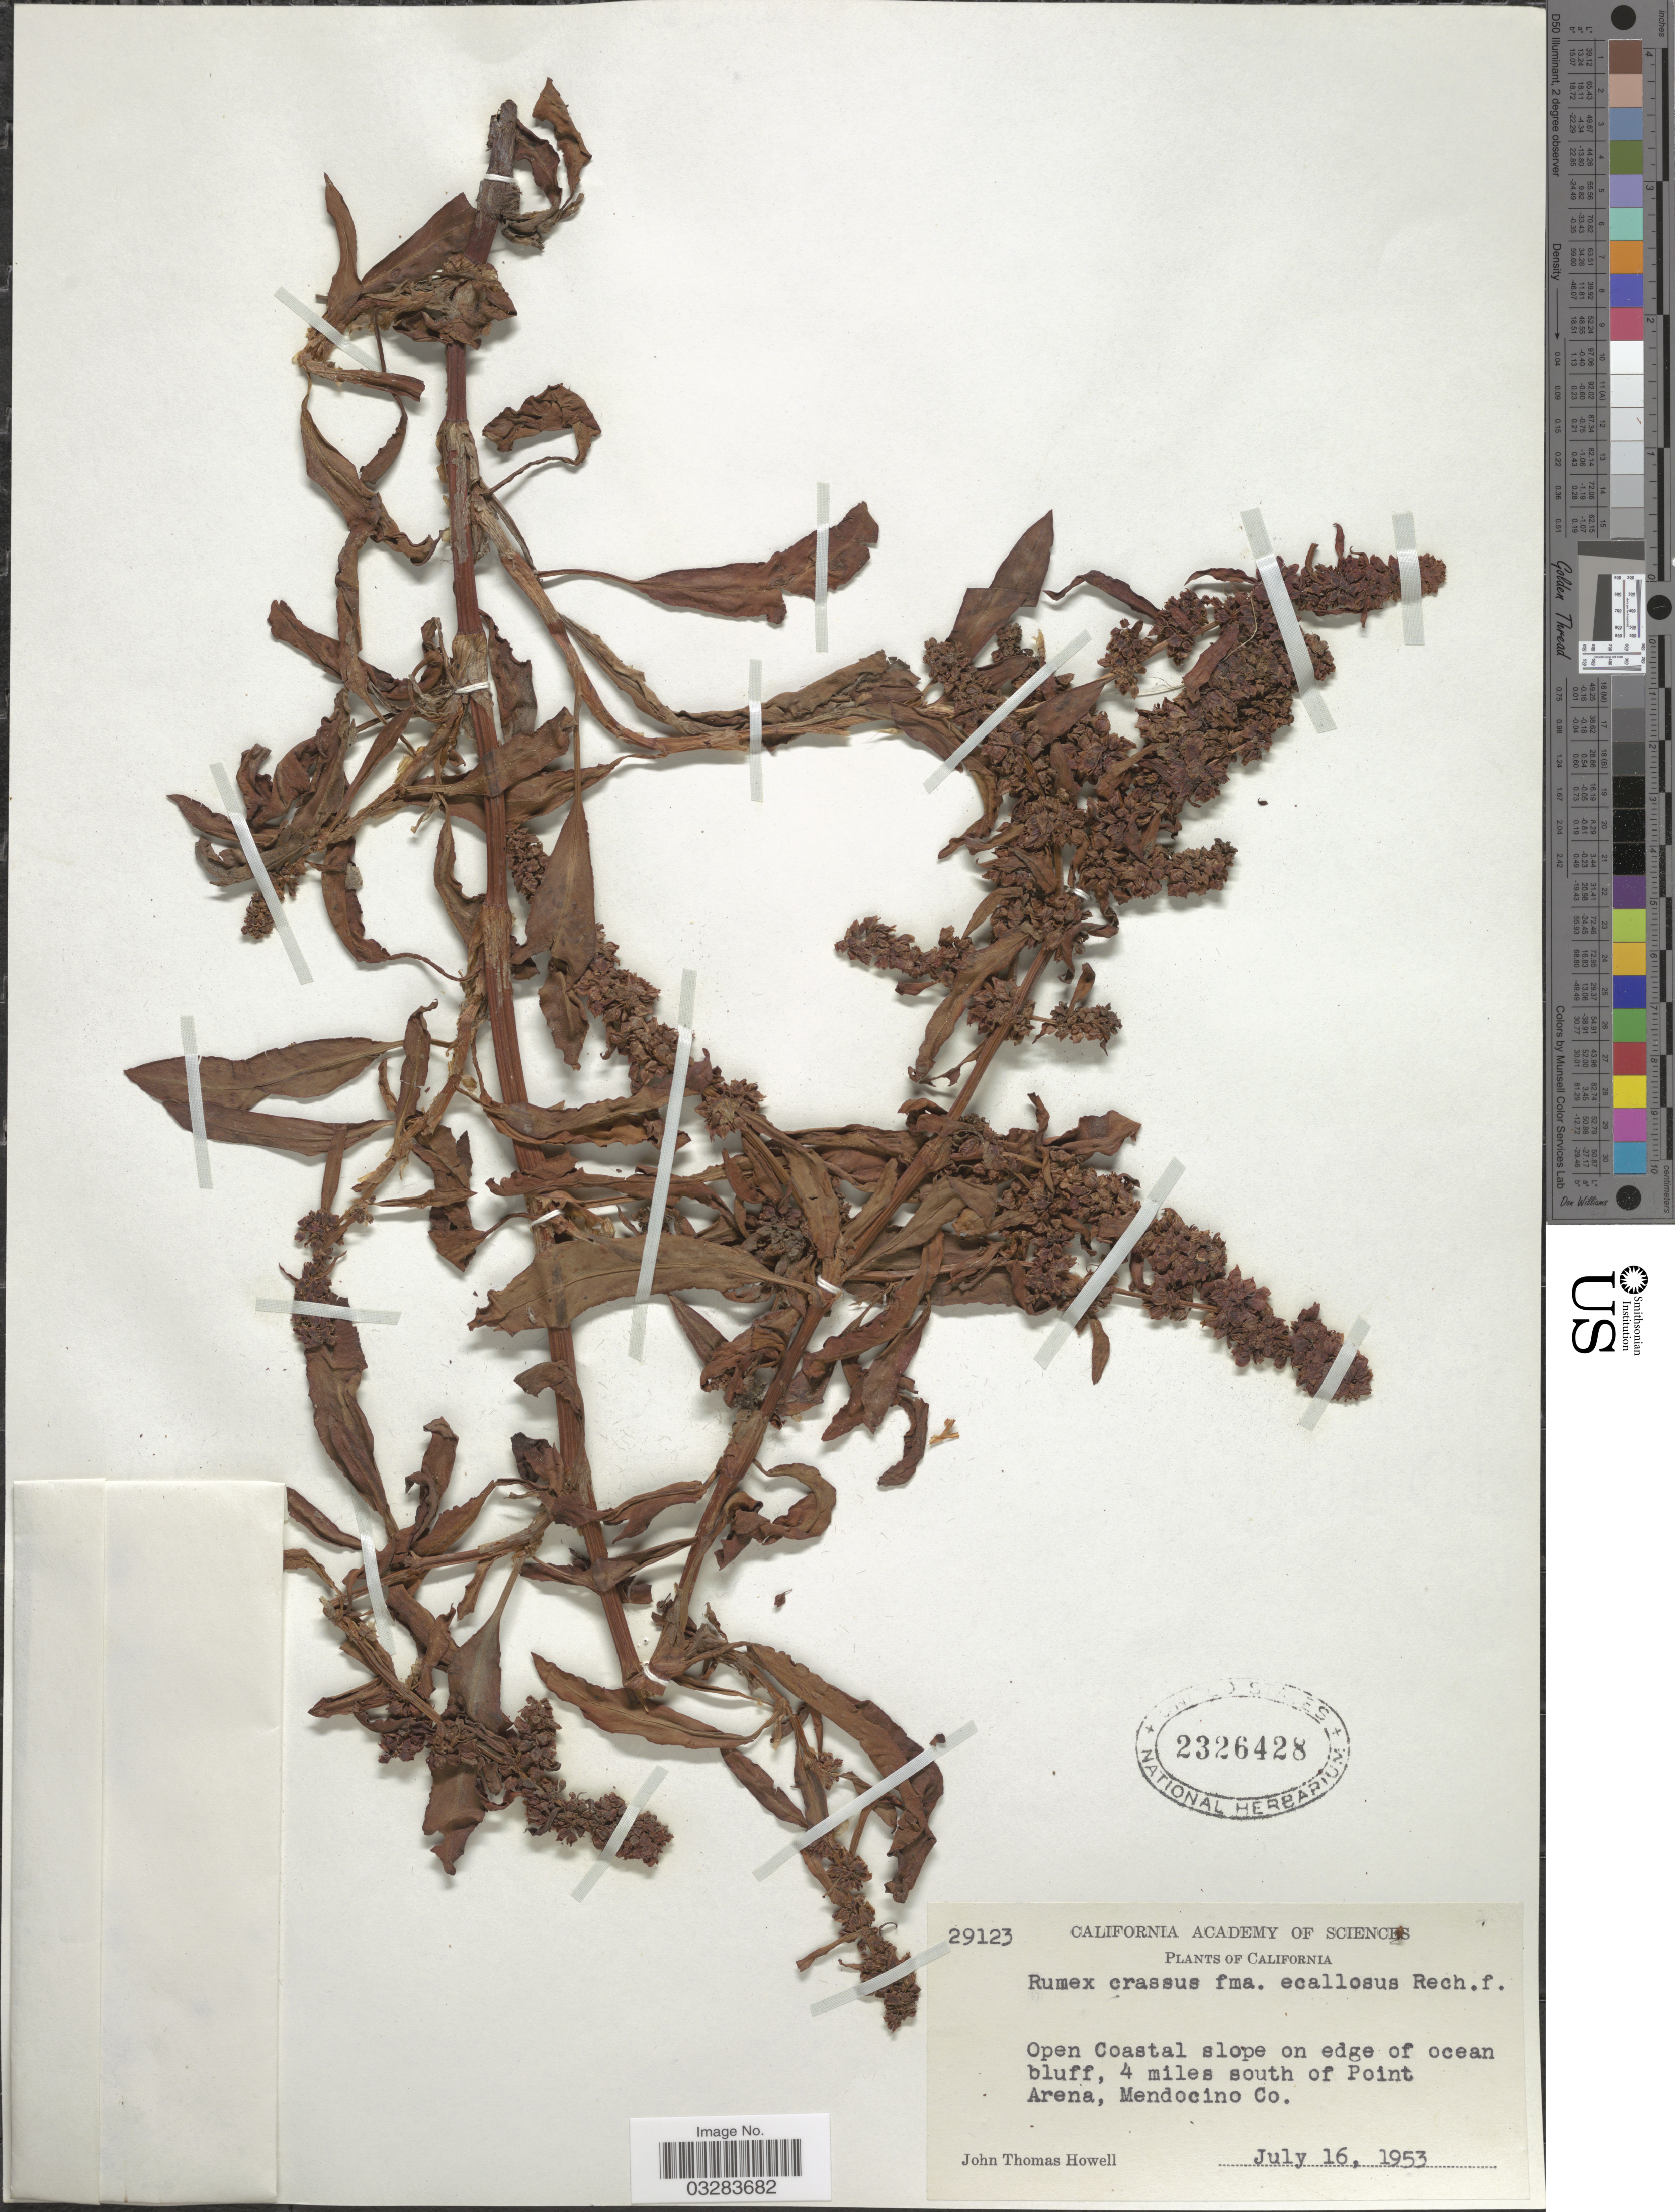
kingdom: Plantae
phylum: Tracheophyta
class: Magnoliopsida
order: Caryophyllales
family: Polygonaceae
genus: Rumex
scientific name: Rumex crassus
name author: Rech. f.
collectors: J. T. Howell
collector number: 29123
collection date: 1953-07-16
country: United States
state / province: California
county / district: Mendocino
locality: Open Coastal slope on edge of ocean bluff, 4 miles south of Point Arena, Mendocino Co.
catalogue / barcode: US 2326428